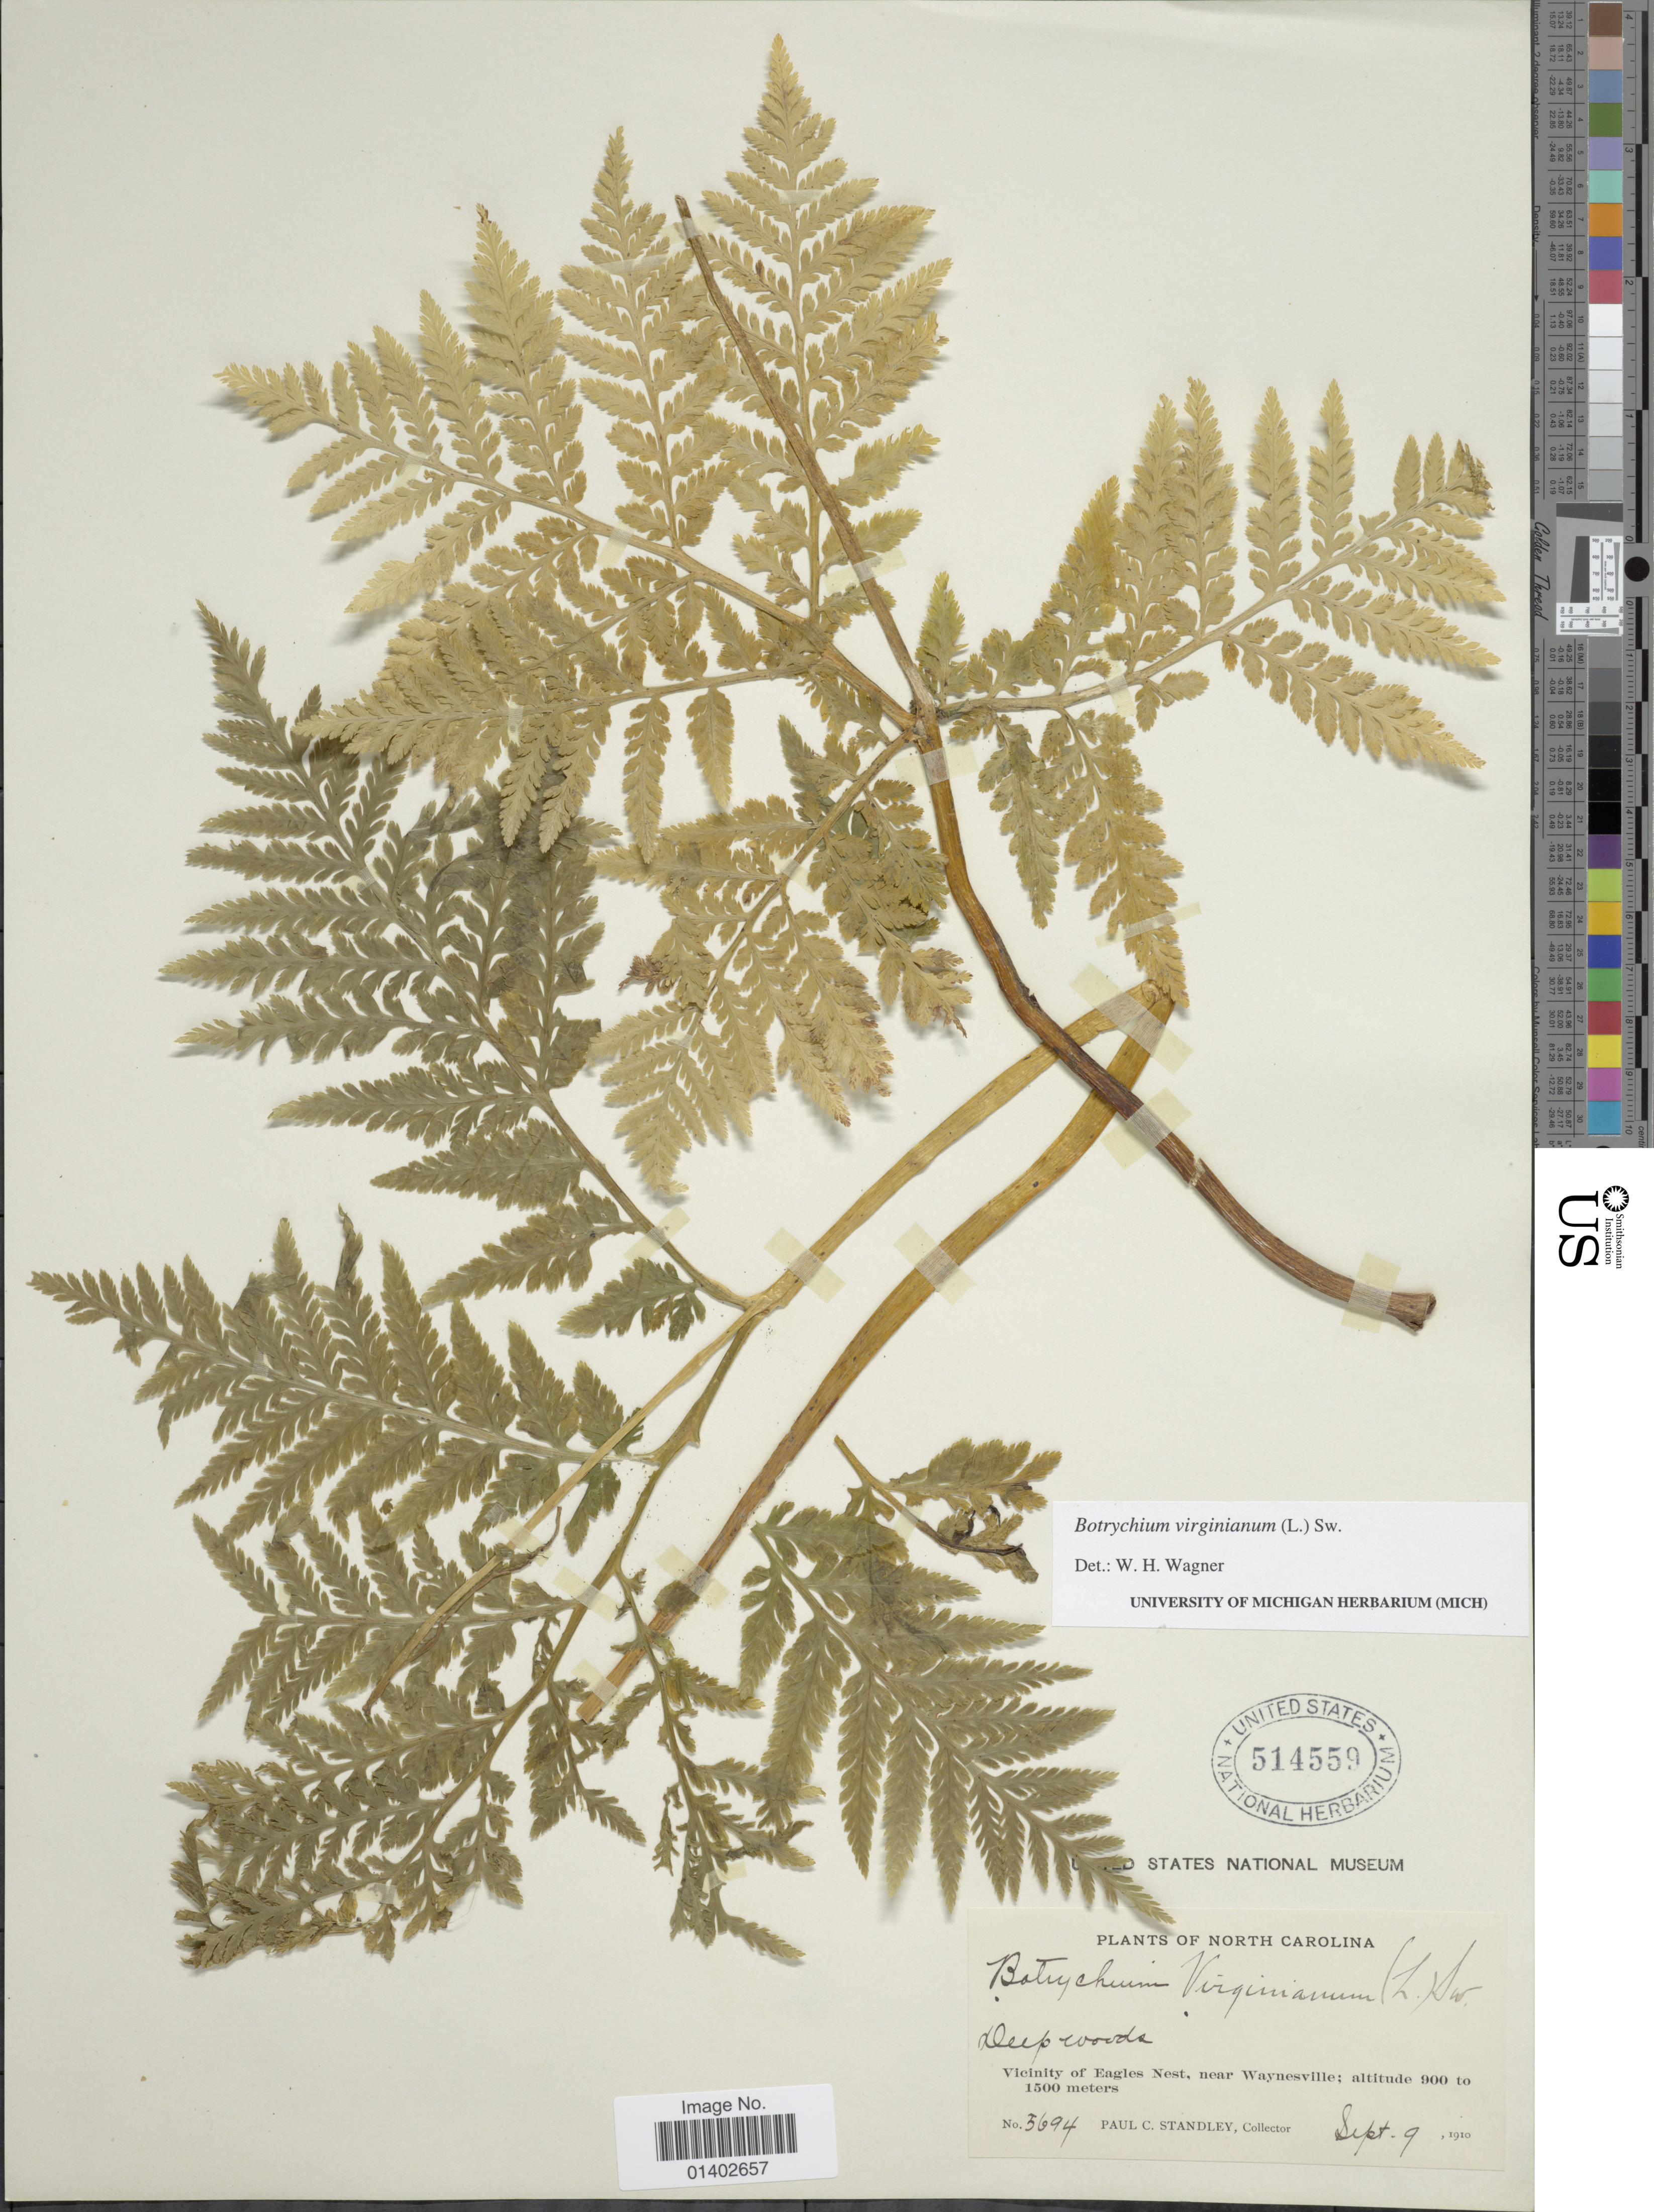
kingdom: Plantae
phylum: Tracheophyta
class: Polypodiopsida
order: Ophioglossales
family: Ophioglossaceae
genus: Botrychium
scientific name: Botrychium virginianum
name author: (L.) Sw.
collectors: P. C. Standley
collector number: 5694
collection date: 1910-09-09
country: United States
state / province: North Carolina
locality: Deep woods, Vicinity of Eagles Nest, near Waynesville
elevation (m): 900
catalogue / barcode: US 514559